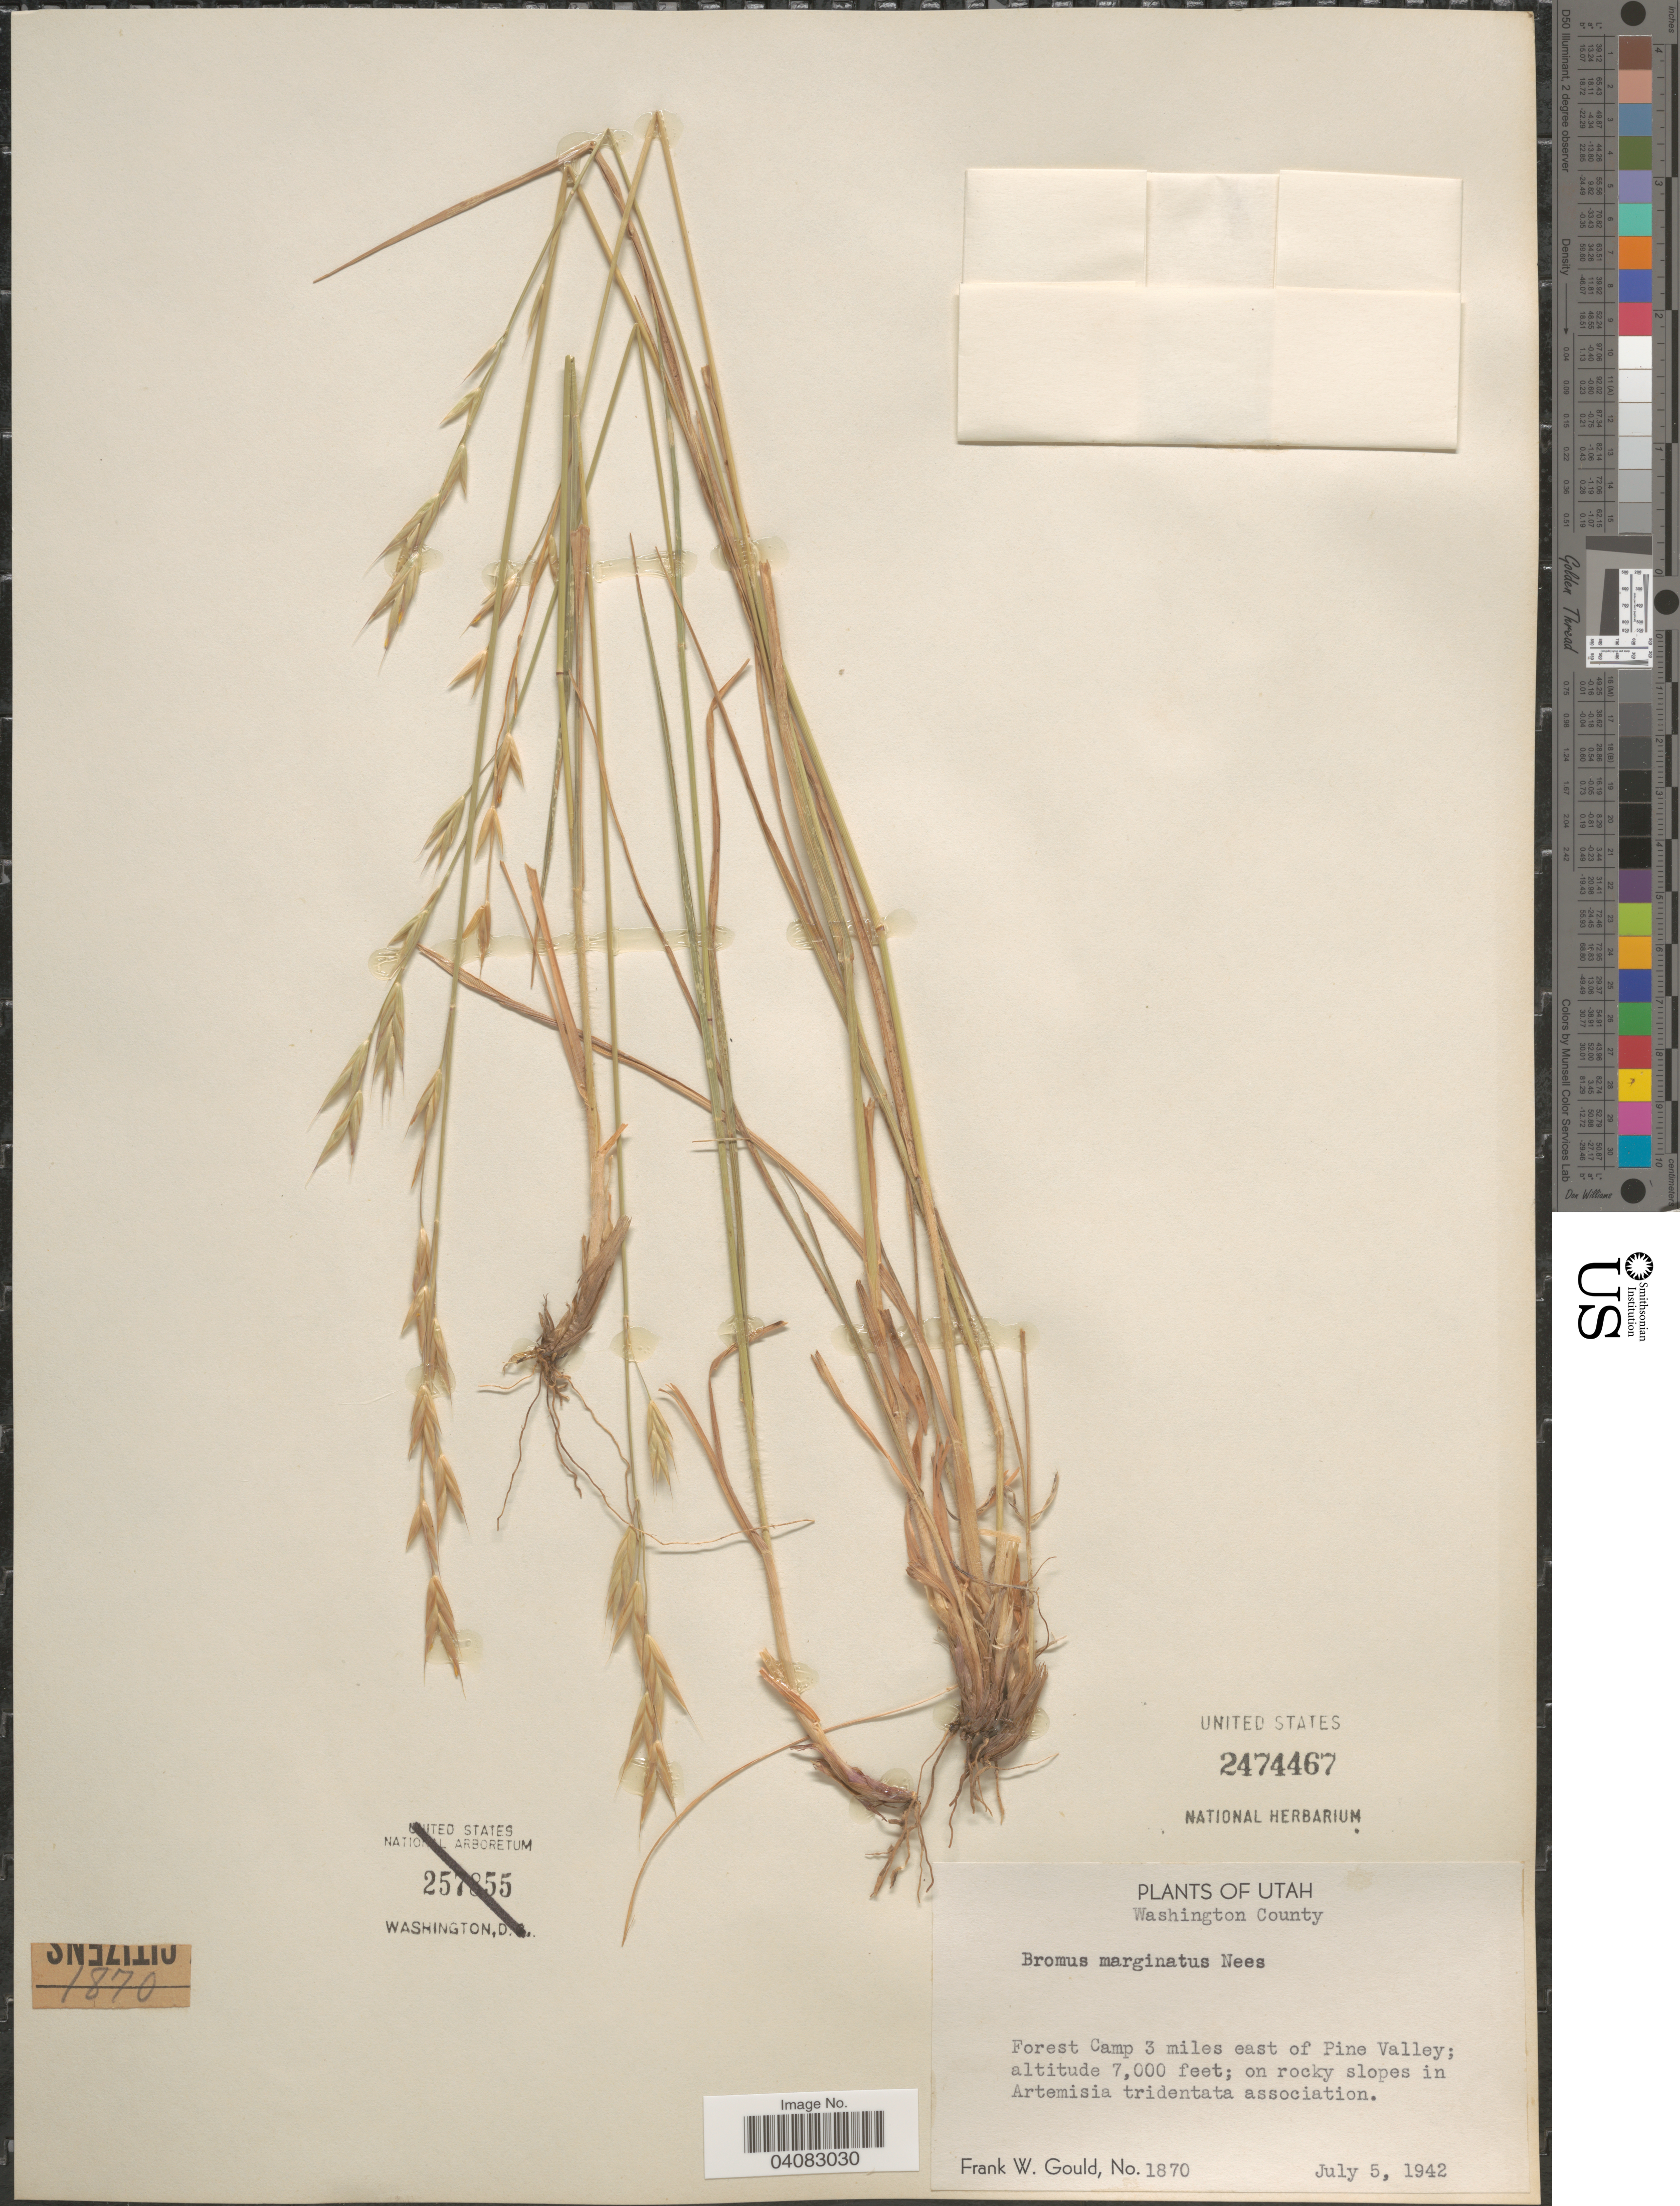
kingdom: Plantae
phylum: Tracheophyta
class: Liliopsida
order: Poales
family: Poaceae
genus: Bromus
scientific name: Bromus marginatus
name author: Nees ex Steud.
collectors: F. W. Gould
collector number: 1870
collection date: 1942-07-05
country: United States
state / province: Utah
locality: Washington County. Forest Camp 3 miles east of Pine Valley.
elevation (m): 2134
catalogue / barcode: US 2474467